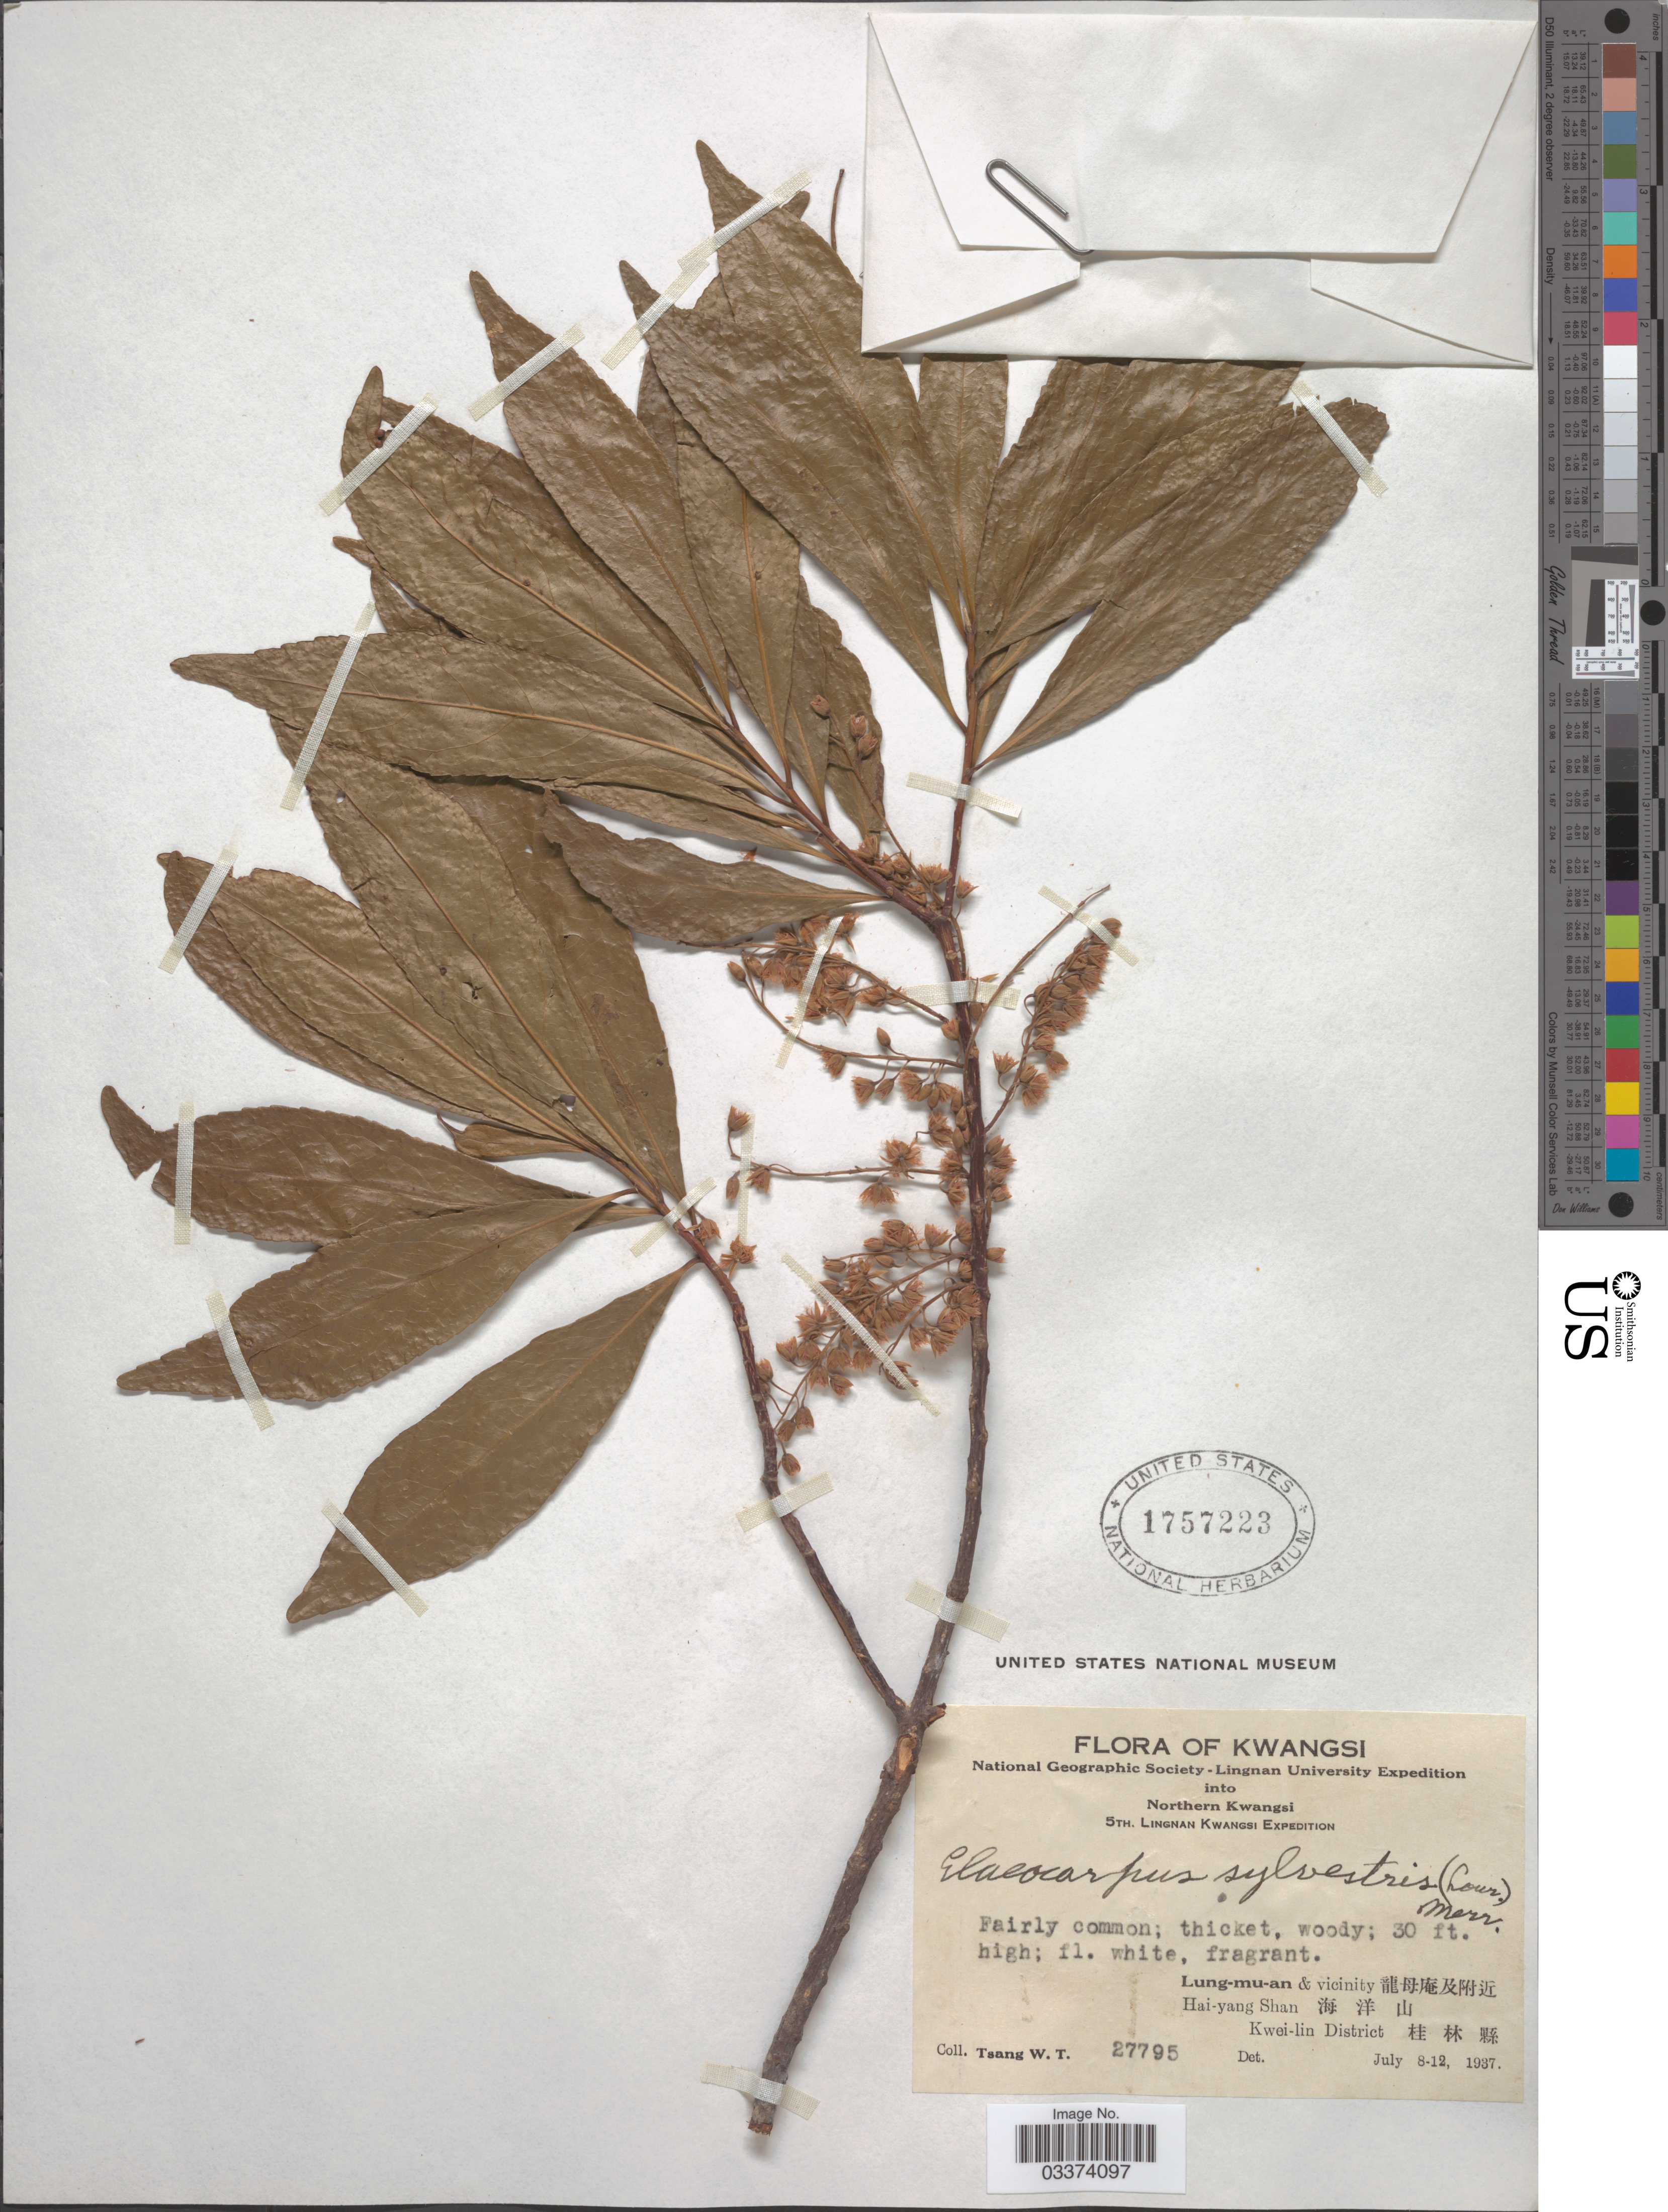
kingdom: Plantae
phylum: Tracheophyta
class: Magnoliopsida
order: Oxalidales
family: Elaeocarpaceae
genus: Elaeocarpus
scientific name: Elaeocarpus sylvestris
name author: (Lour.) Poir.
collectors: W. T. Tsang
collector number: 27795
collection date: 1937-07-08/1937-07-12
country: China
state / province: Guangxi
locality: Lung-mu-an & vicinity Hai-yang Shan Kwei-lin District .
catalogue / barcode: US 1757223